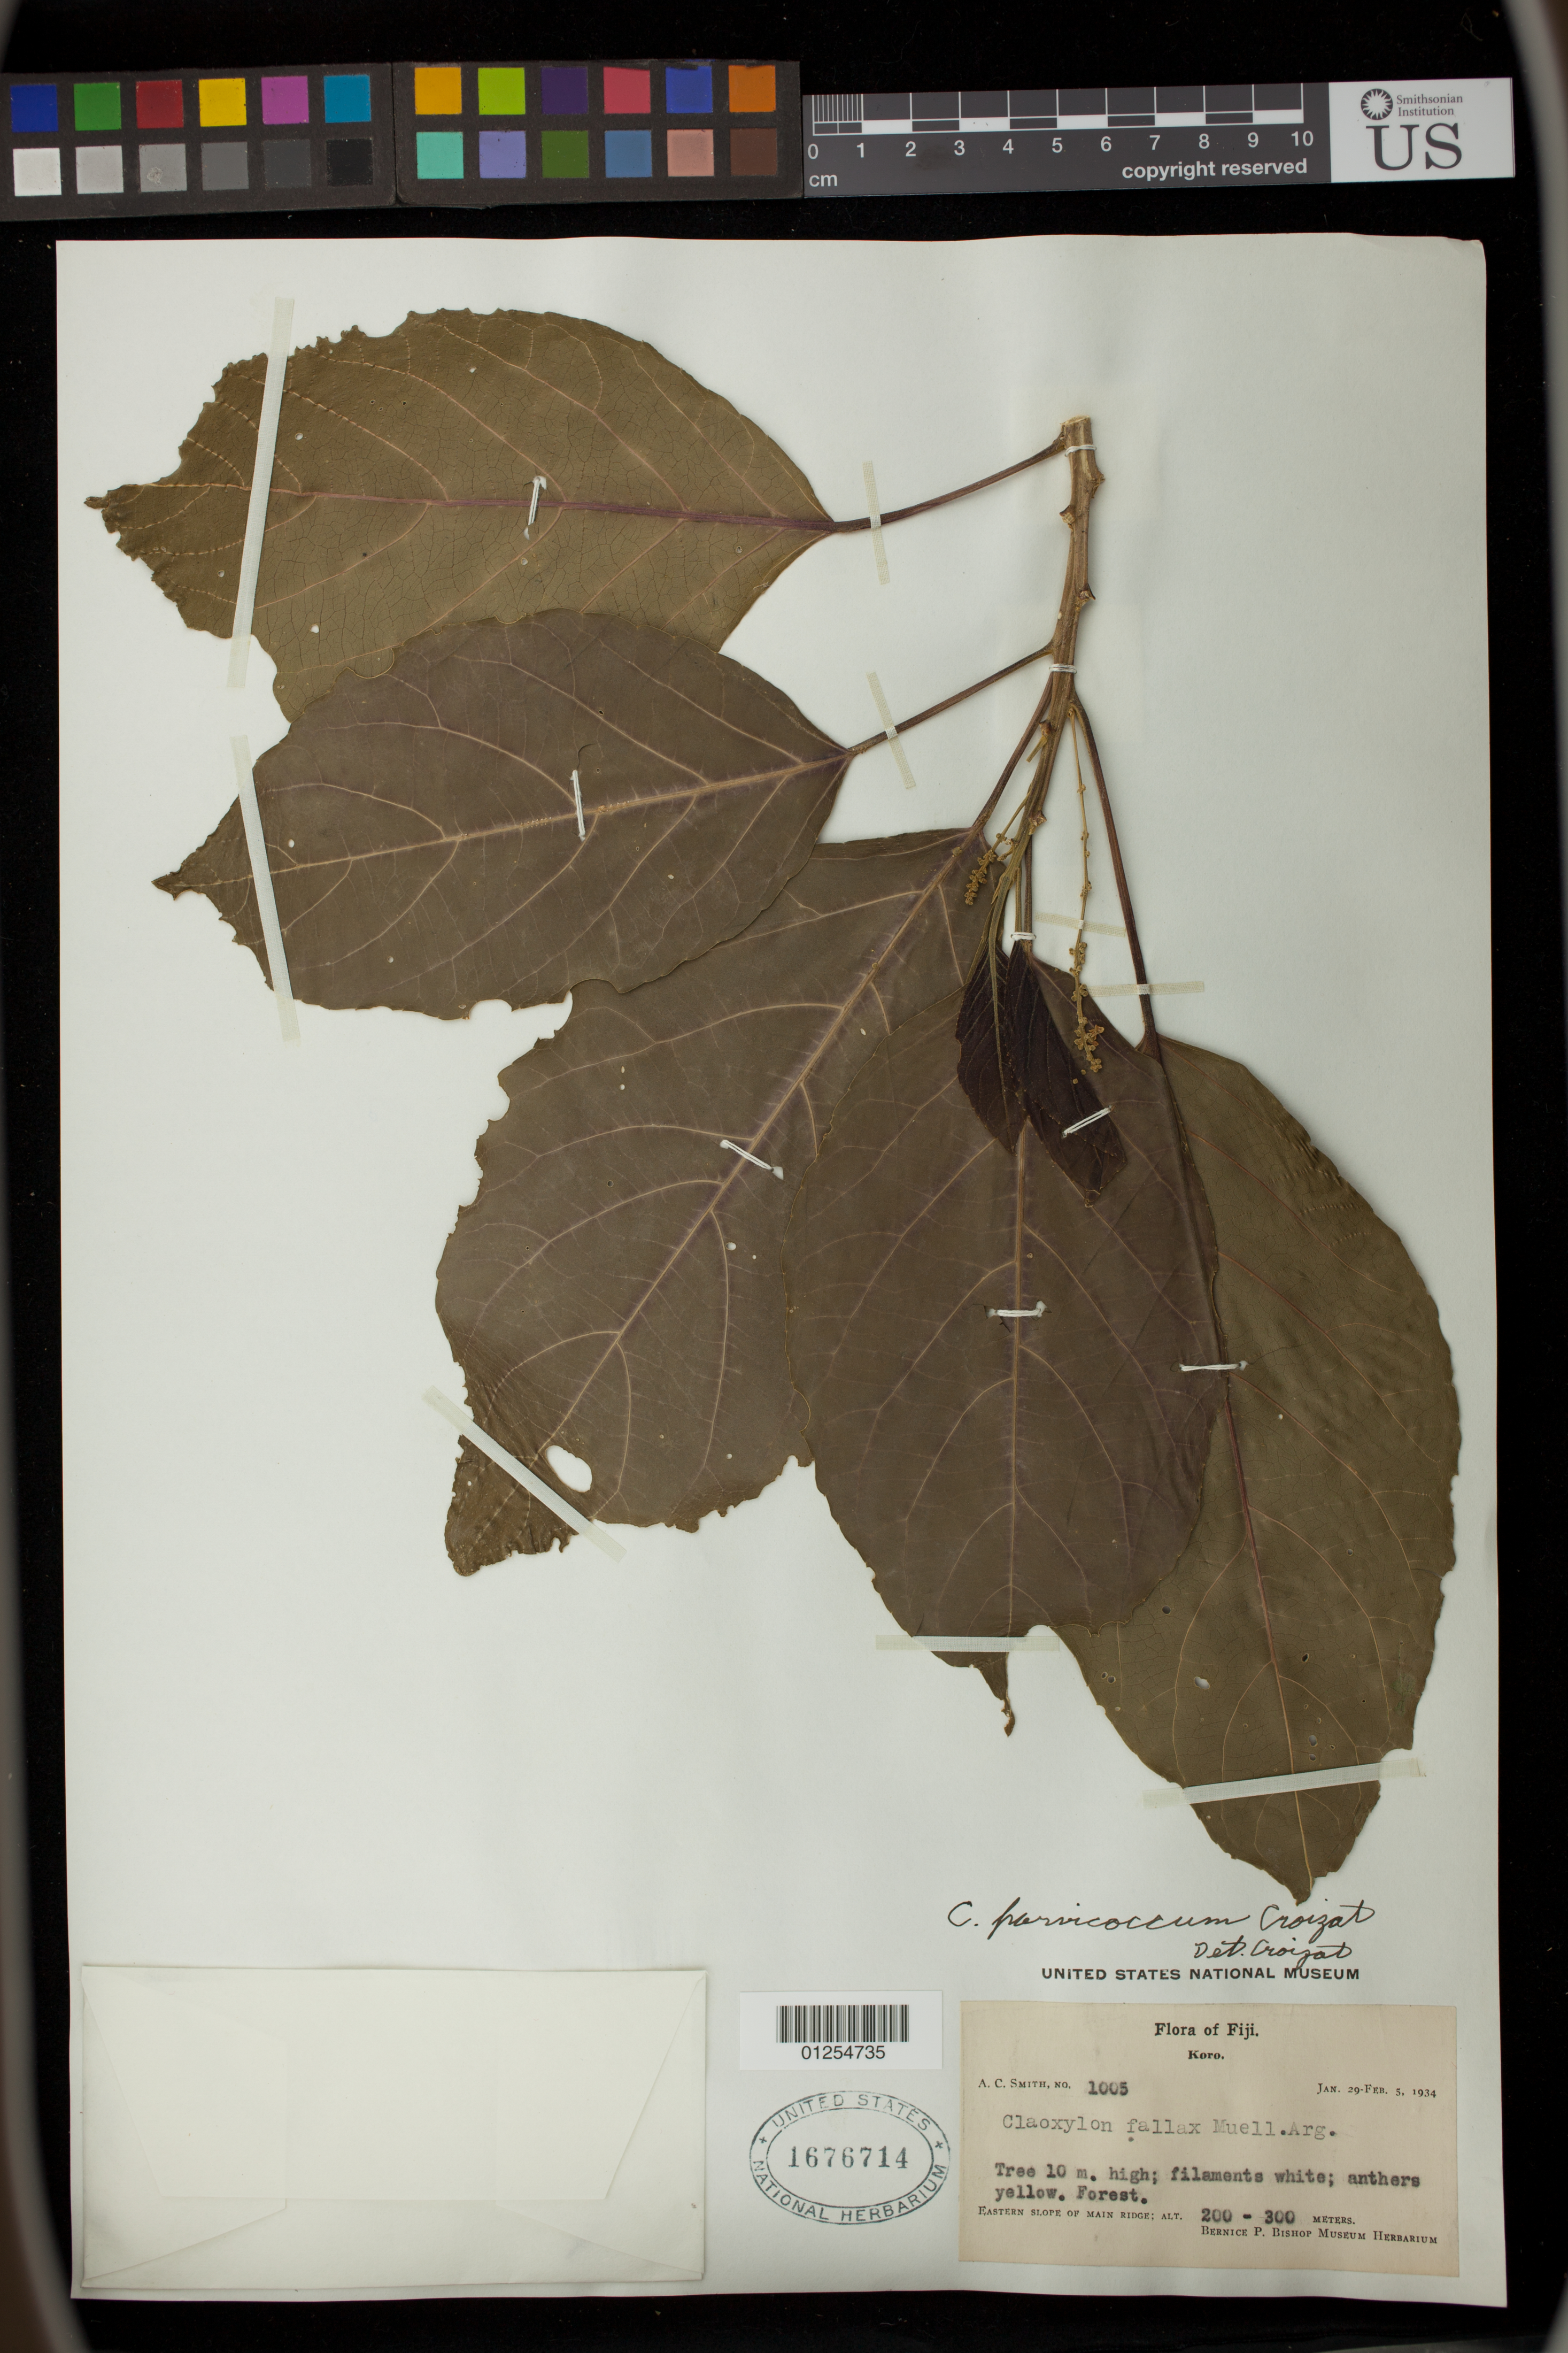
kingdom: Plantae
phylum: Tracheophyta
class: Magnoliopsida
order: Malpighiales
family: Euphorbiaceae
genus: Claoxylon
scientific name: Claoxylon parvicoccum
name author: Croizat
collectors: A. C. Smith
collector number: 1005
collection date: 1934-01-29/1934-02-05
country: Fiji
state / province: Eastern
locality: Koro. Eastern Slope of Main Ridge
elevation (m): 200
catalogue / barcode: US 1676714